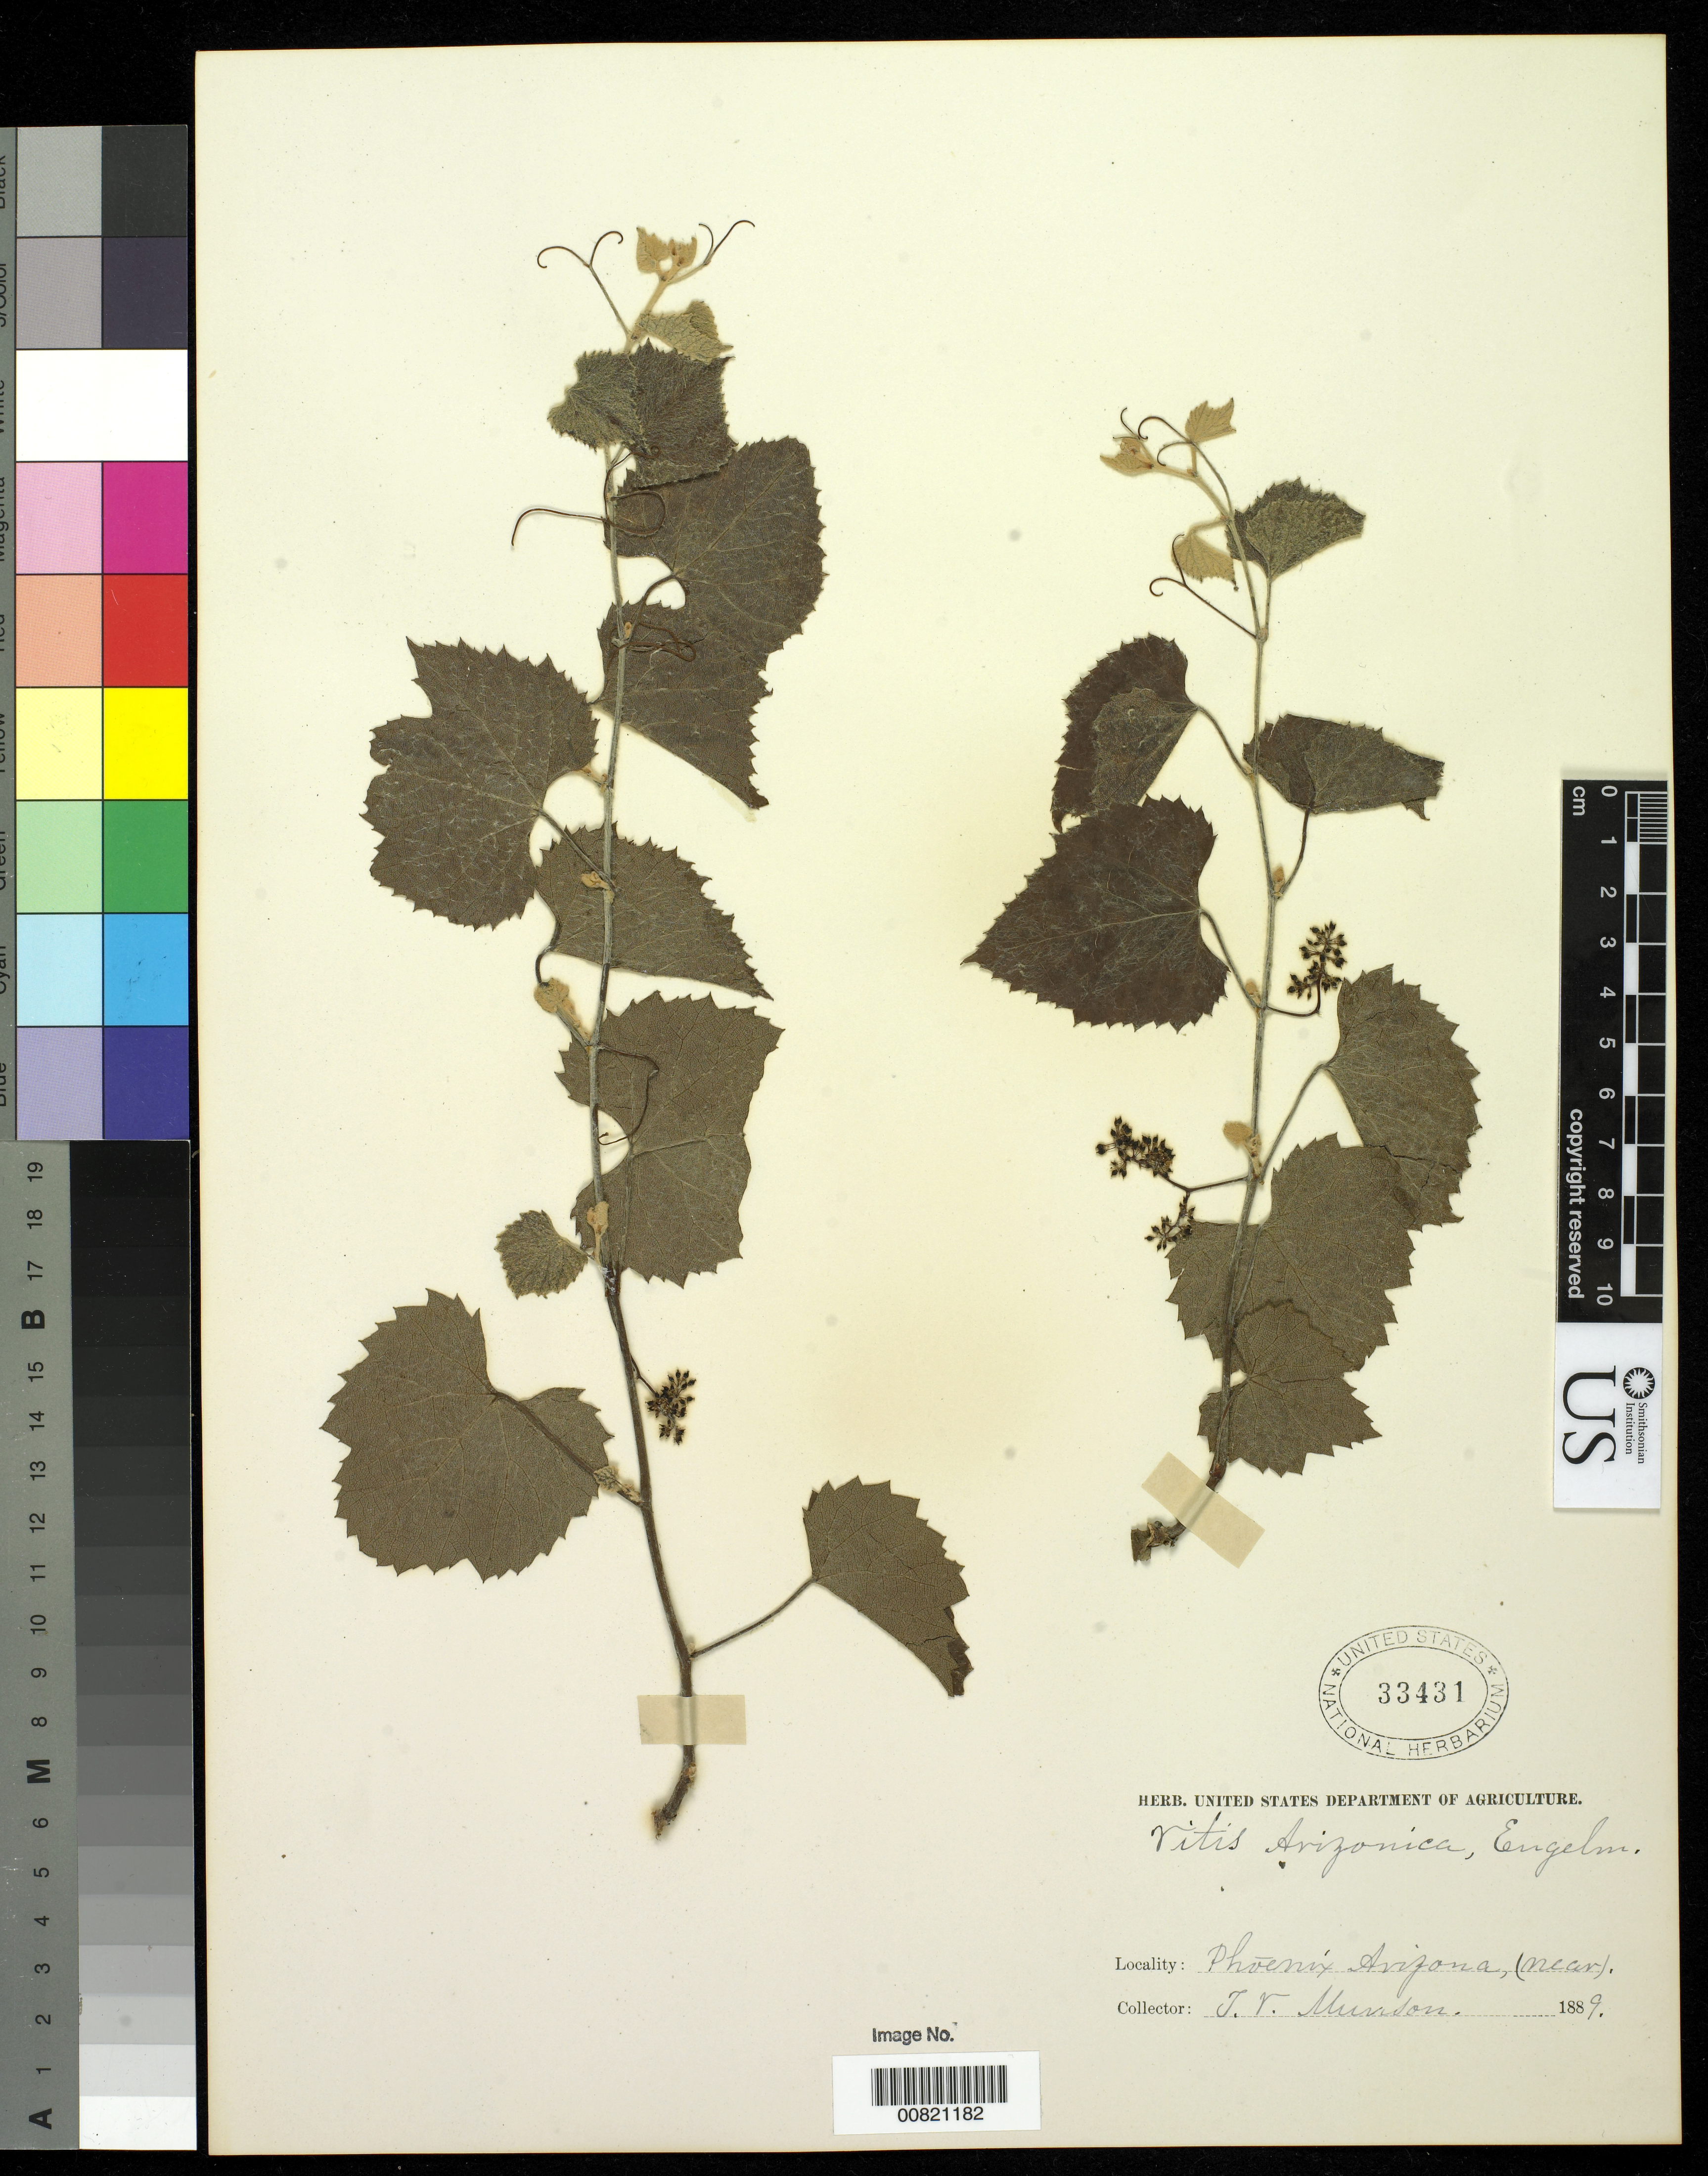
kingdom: Plantae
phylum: Tracheophyta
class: Magnoliopsida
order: Vitales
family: Vitaceae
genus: Vitis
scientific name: Vitis arizonica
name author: Engelm.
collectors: T. V. Munson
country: United States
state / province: New Mexico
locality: Near Pheonix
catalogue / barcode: US 33431